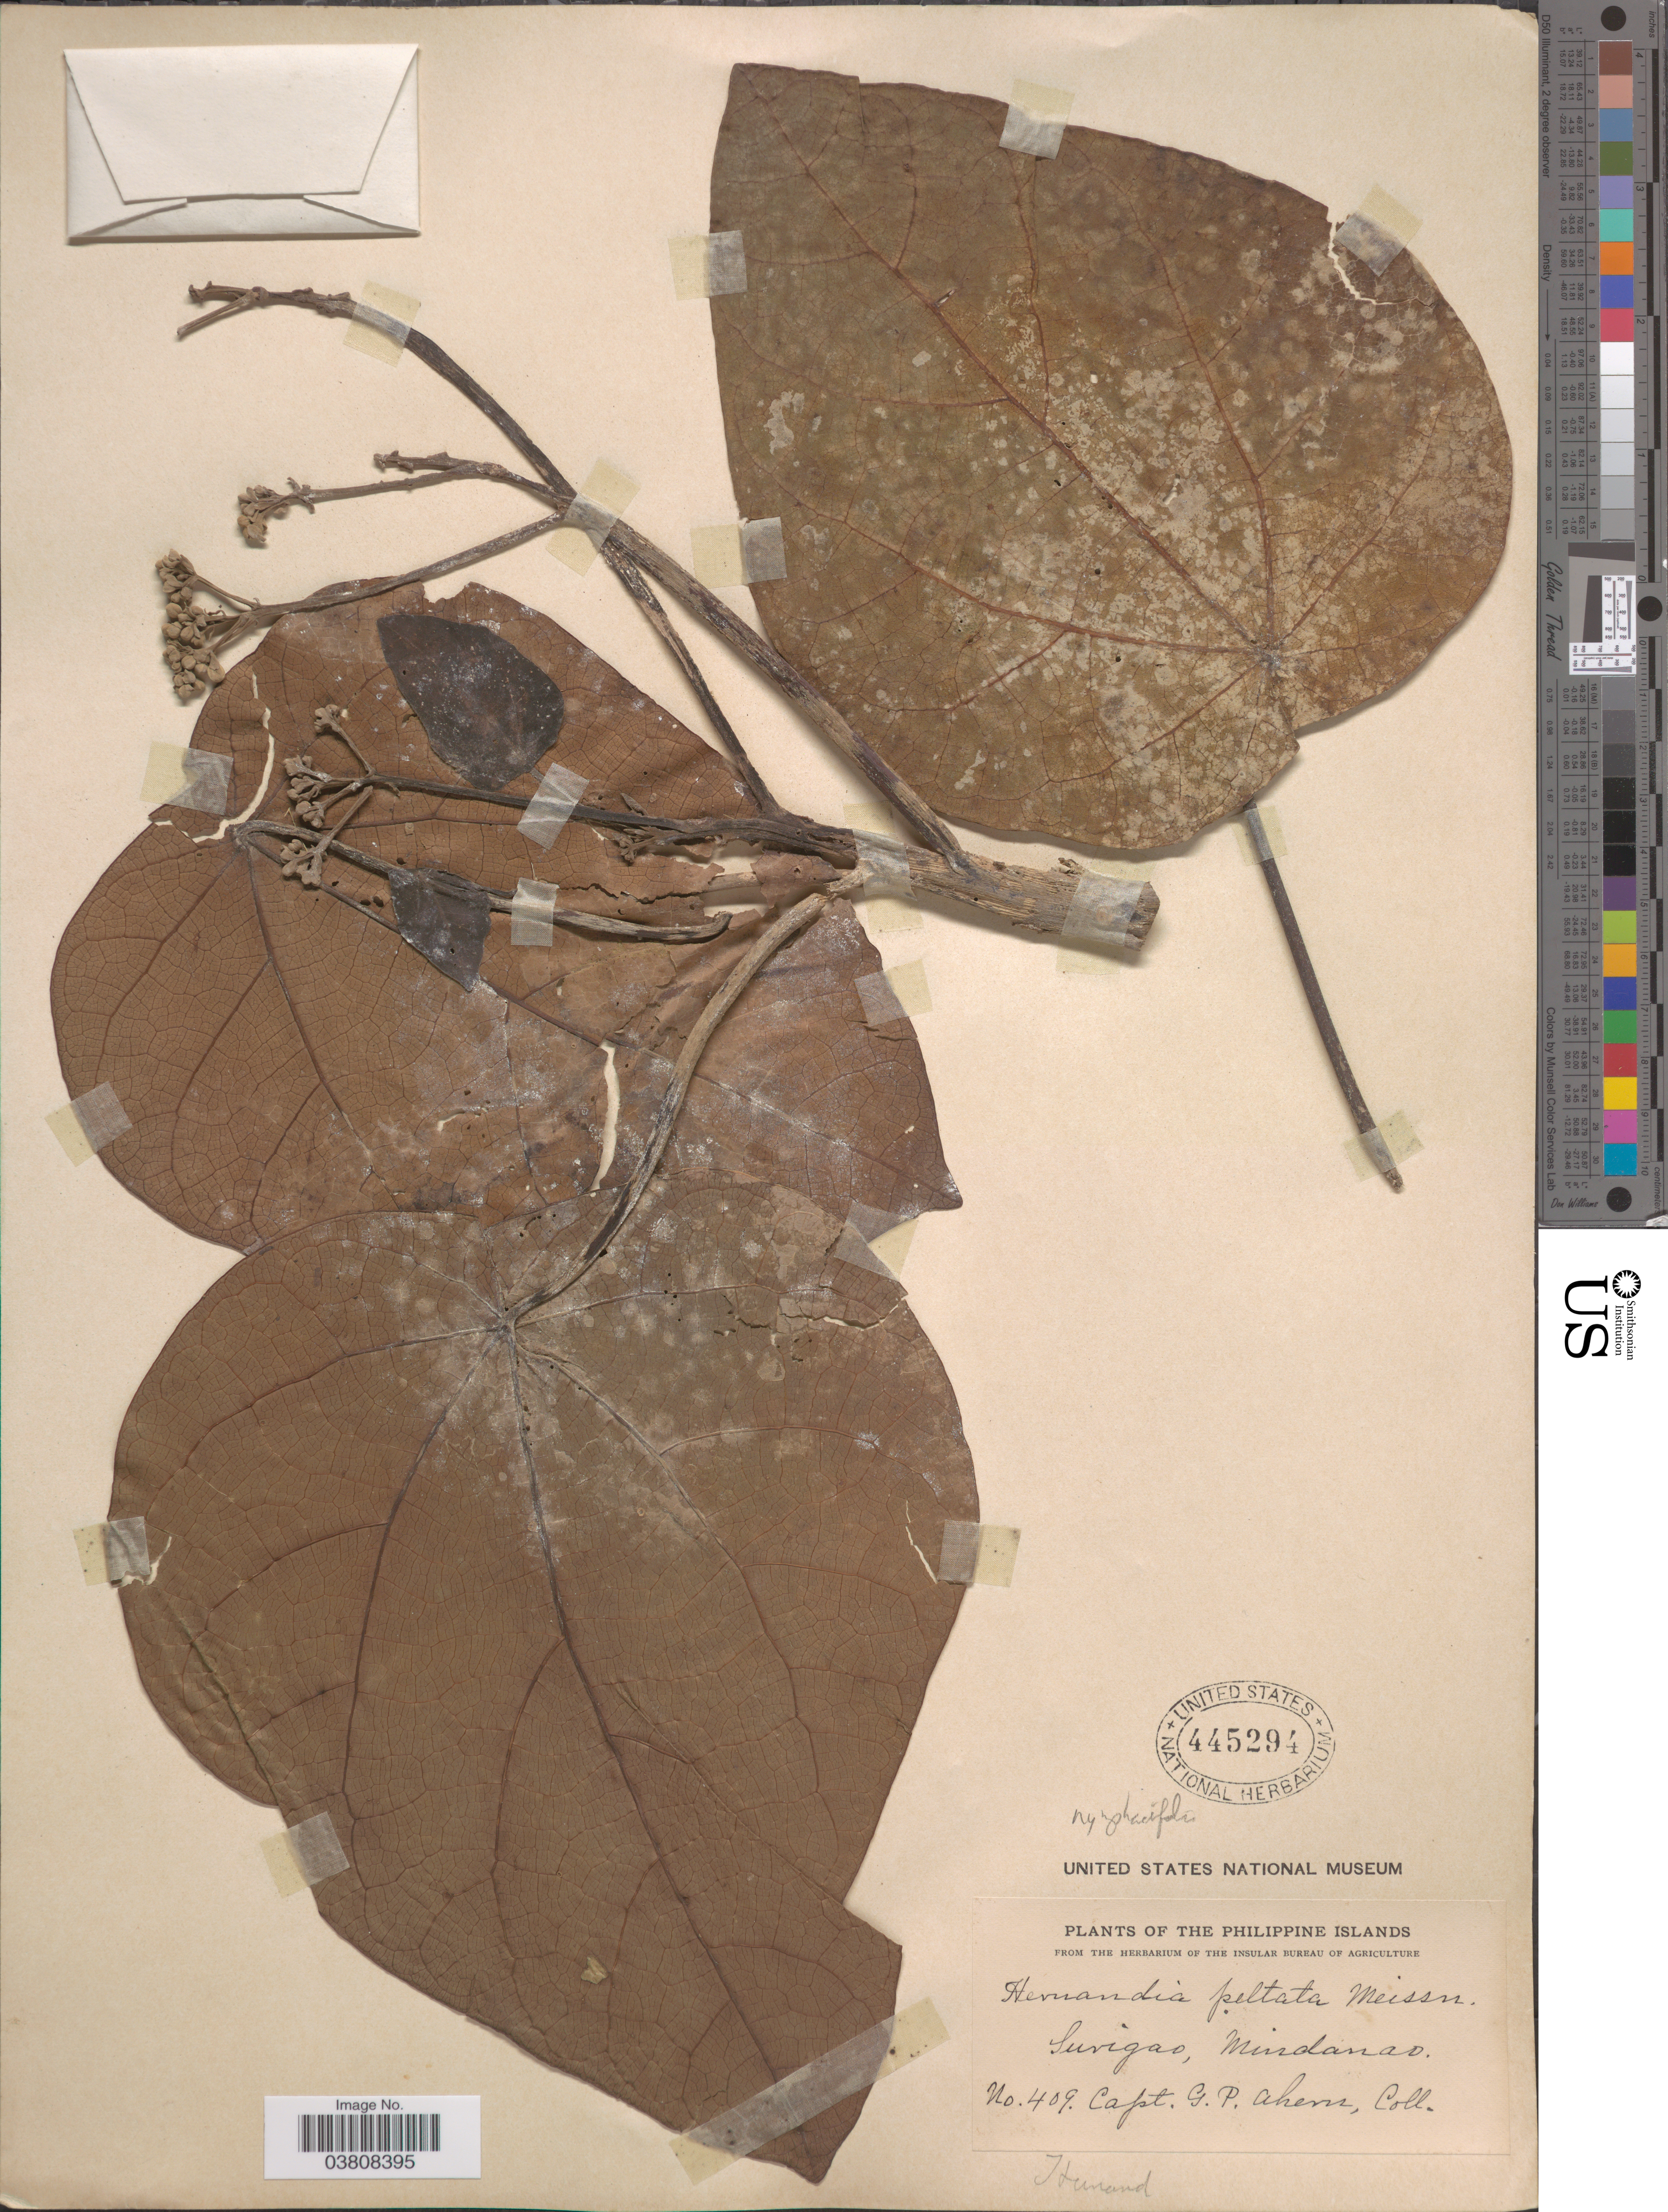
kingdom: Plantae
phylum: Tracheophyta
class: Magnoliopsida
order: Laurales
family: Hernandiaceae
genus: Hernandia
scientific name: Hernandia nymphaeifolia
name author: (C. Presl) Kubitzki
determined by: Strong, Mark T., (BOT), Smithsonian Institution - National Museum of Natural History (UNITED STATES)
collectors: G. Ahern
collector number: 409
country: Philippines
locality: Philippine Islands. Surigao, Mindanao.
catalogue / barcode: US 445294